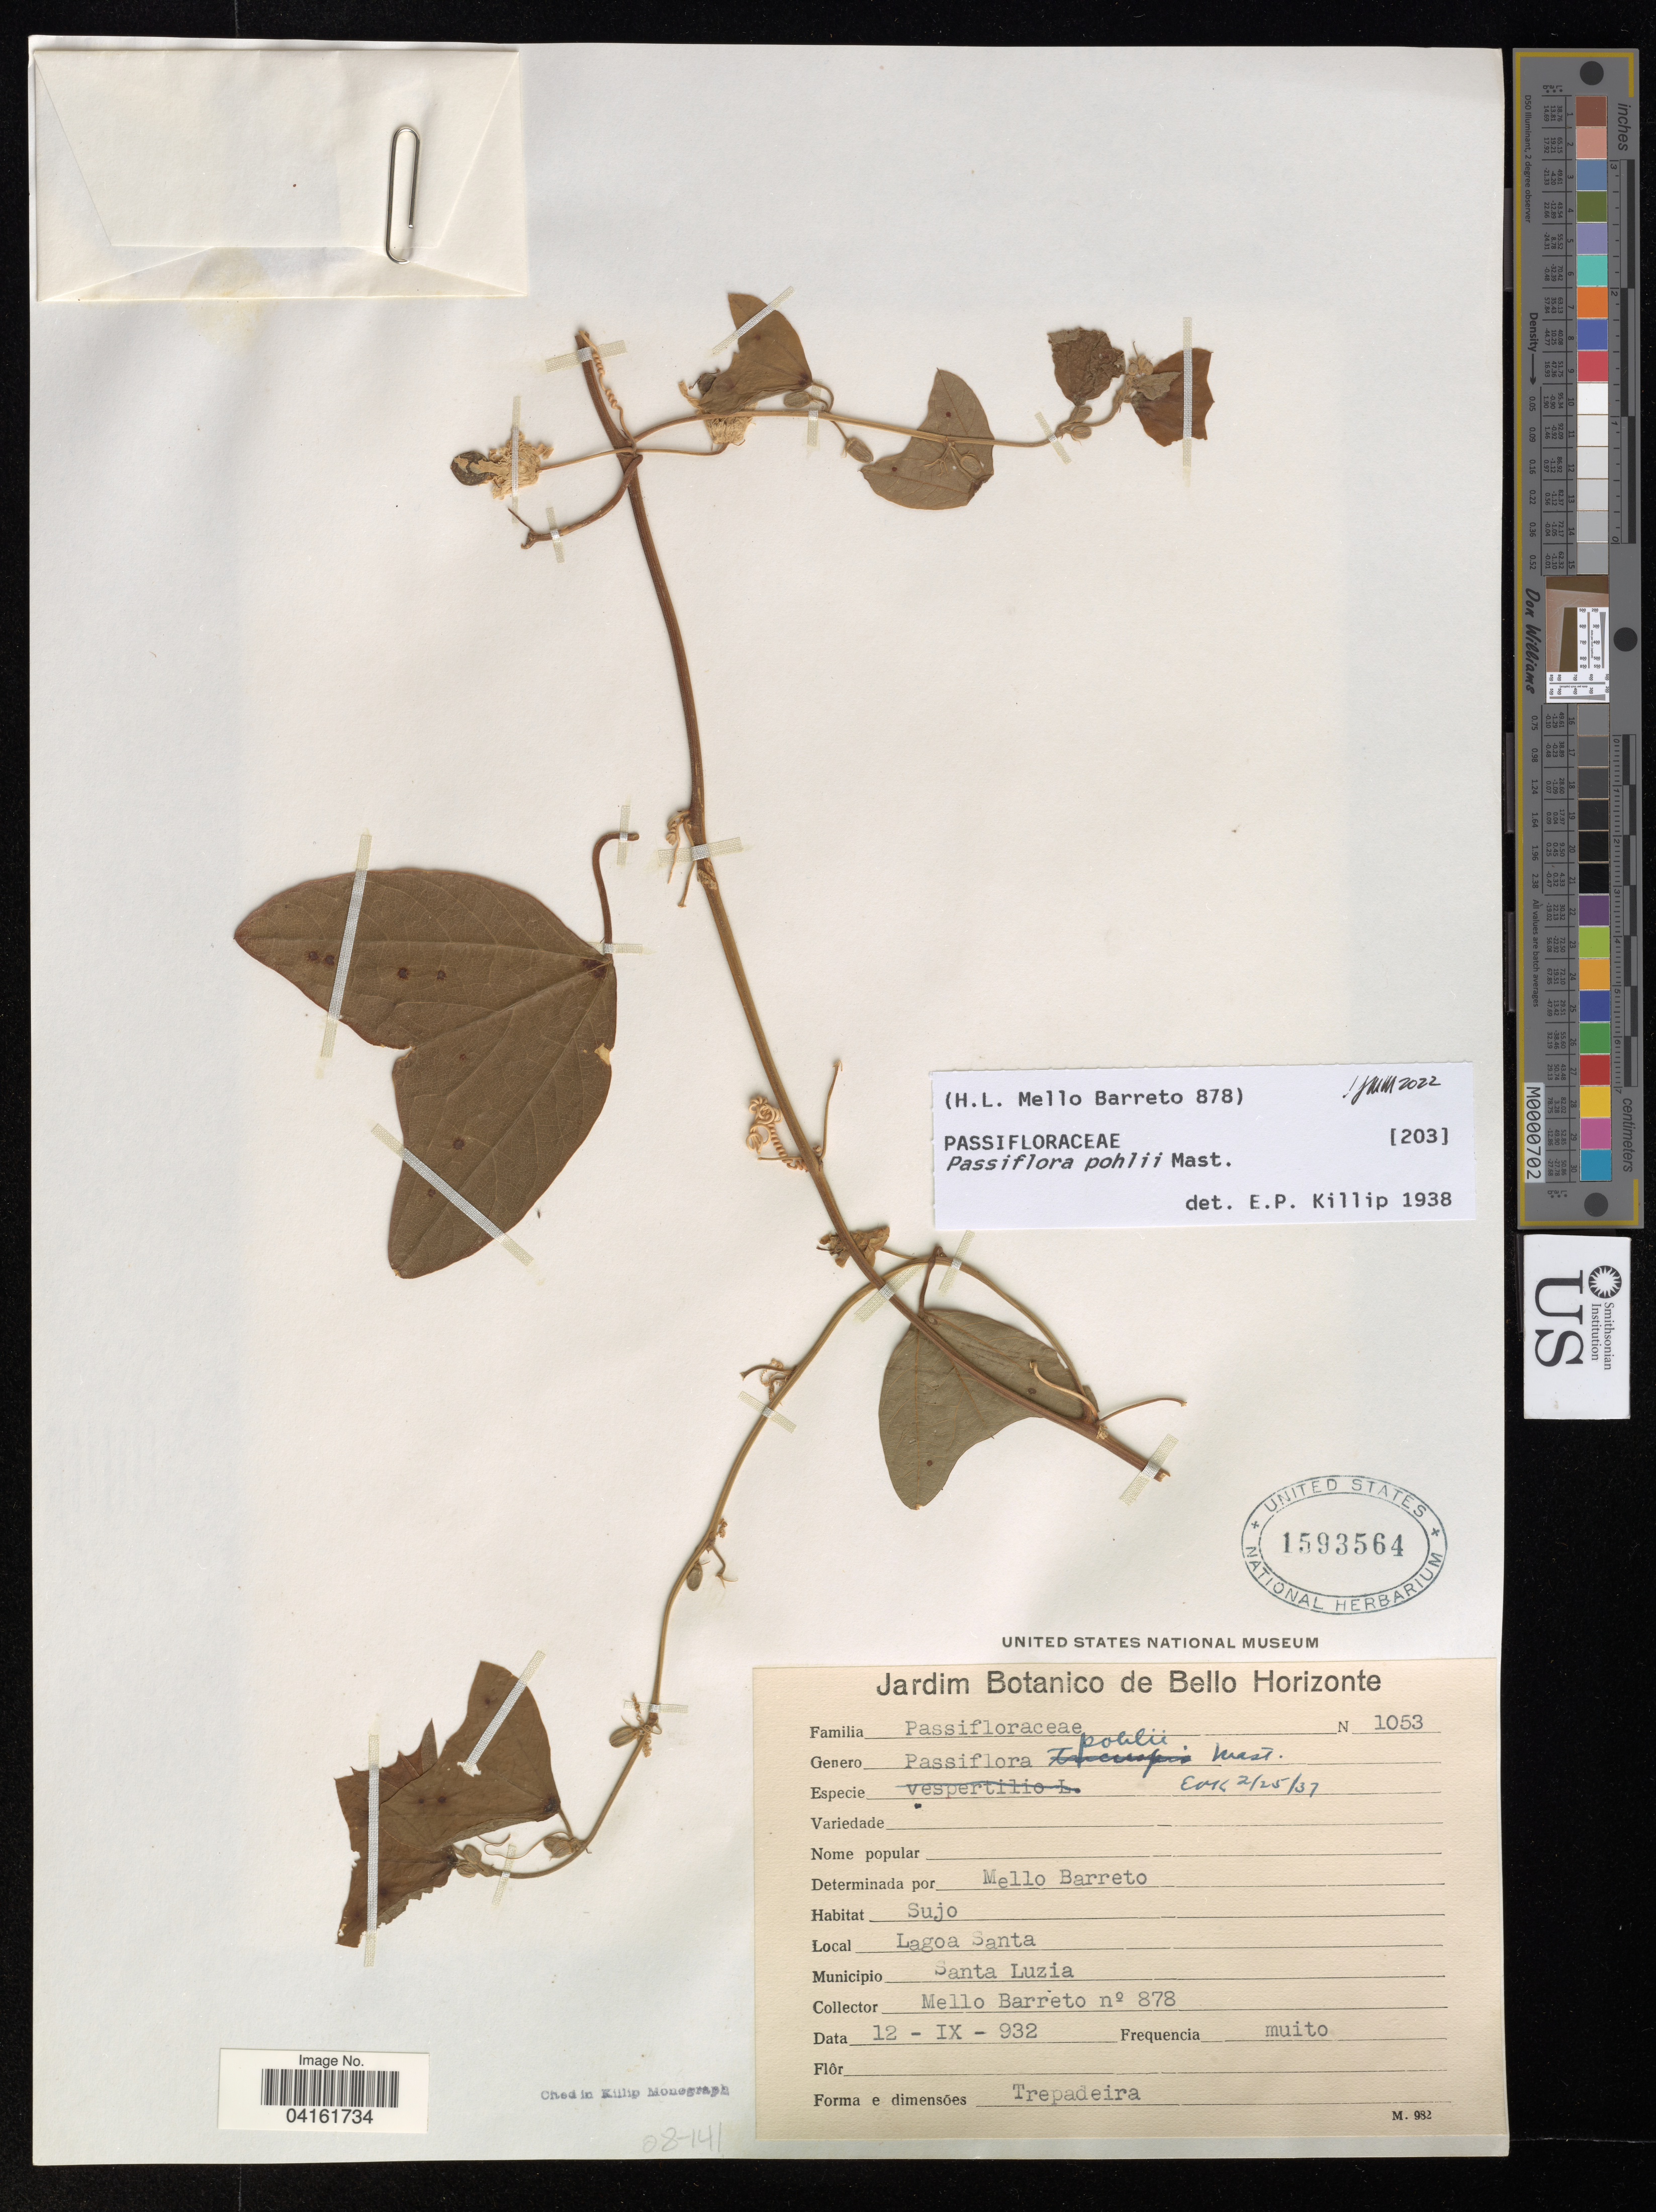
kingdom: Plantae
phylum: Tracheophyta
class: Magnoliopsida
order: Malpighiales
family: Passifloraceae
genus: Passiflora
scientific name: Passiflora pohlii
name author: Mast.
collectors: -. Mello Barreto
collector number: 878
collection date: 1932-09-12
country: Brazil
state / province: Minas Gerais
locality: Lagoa Santa. Municipio Santa Luzia.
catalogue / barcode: US 1593564